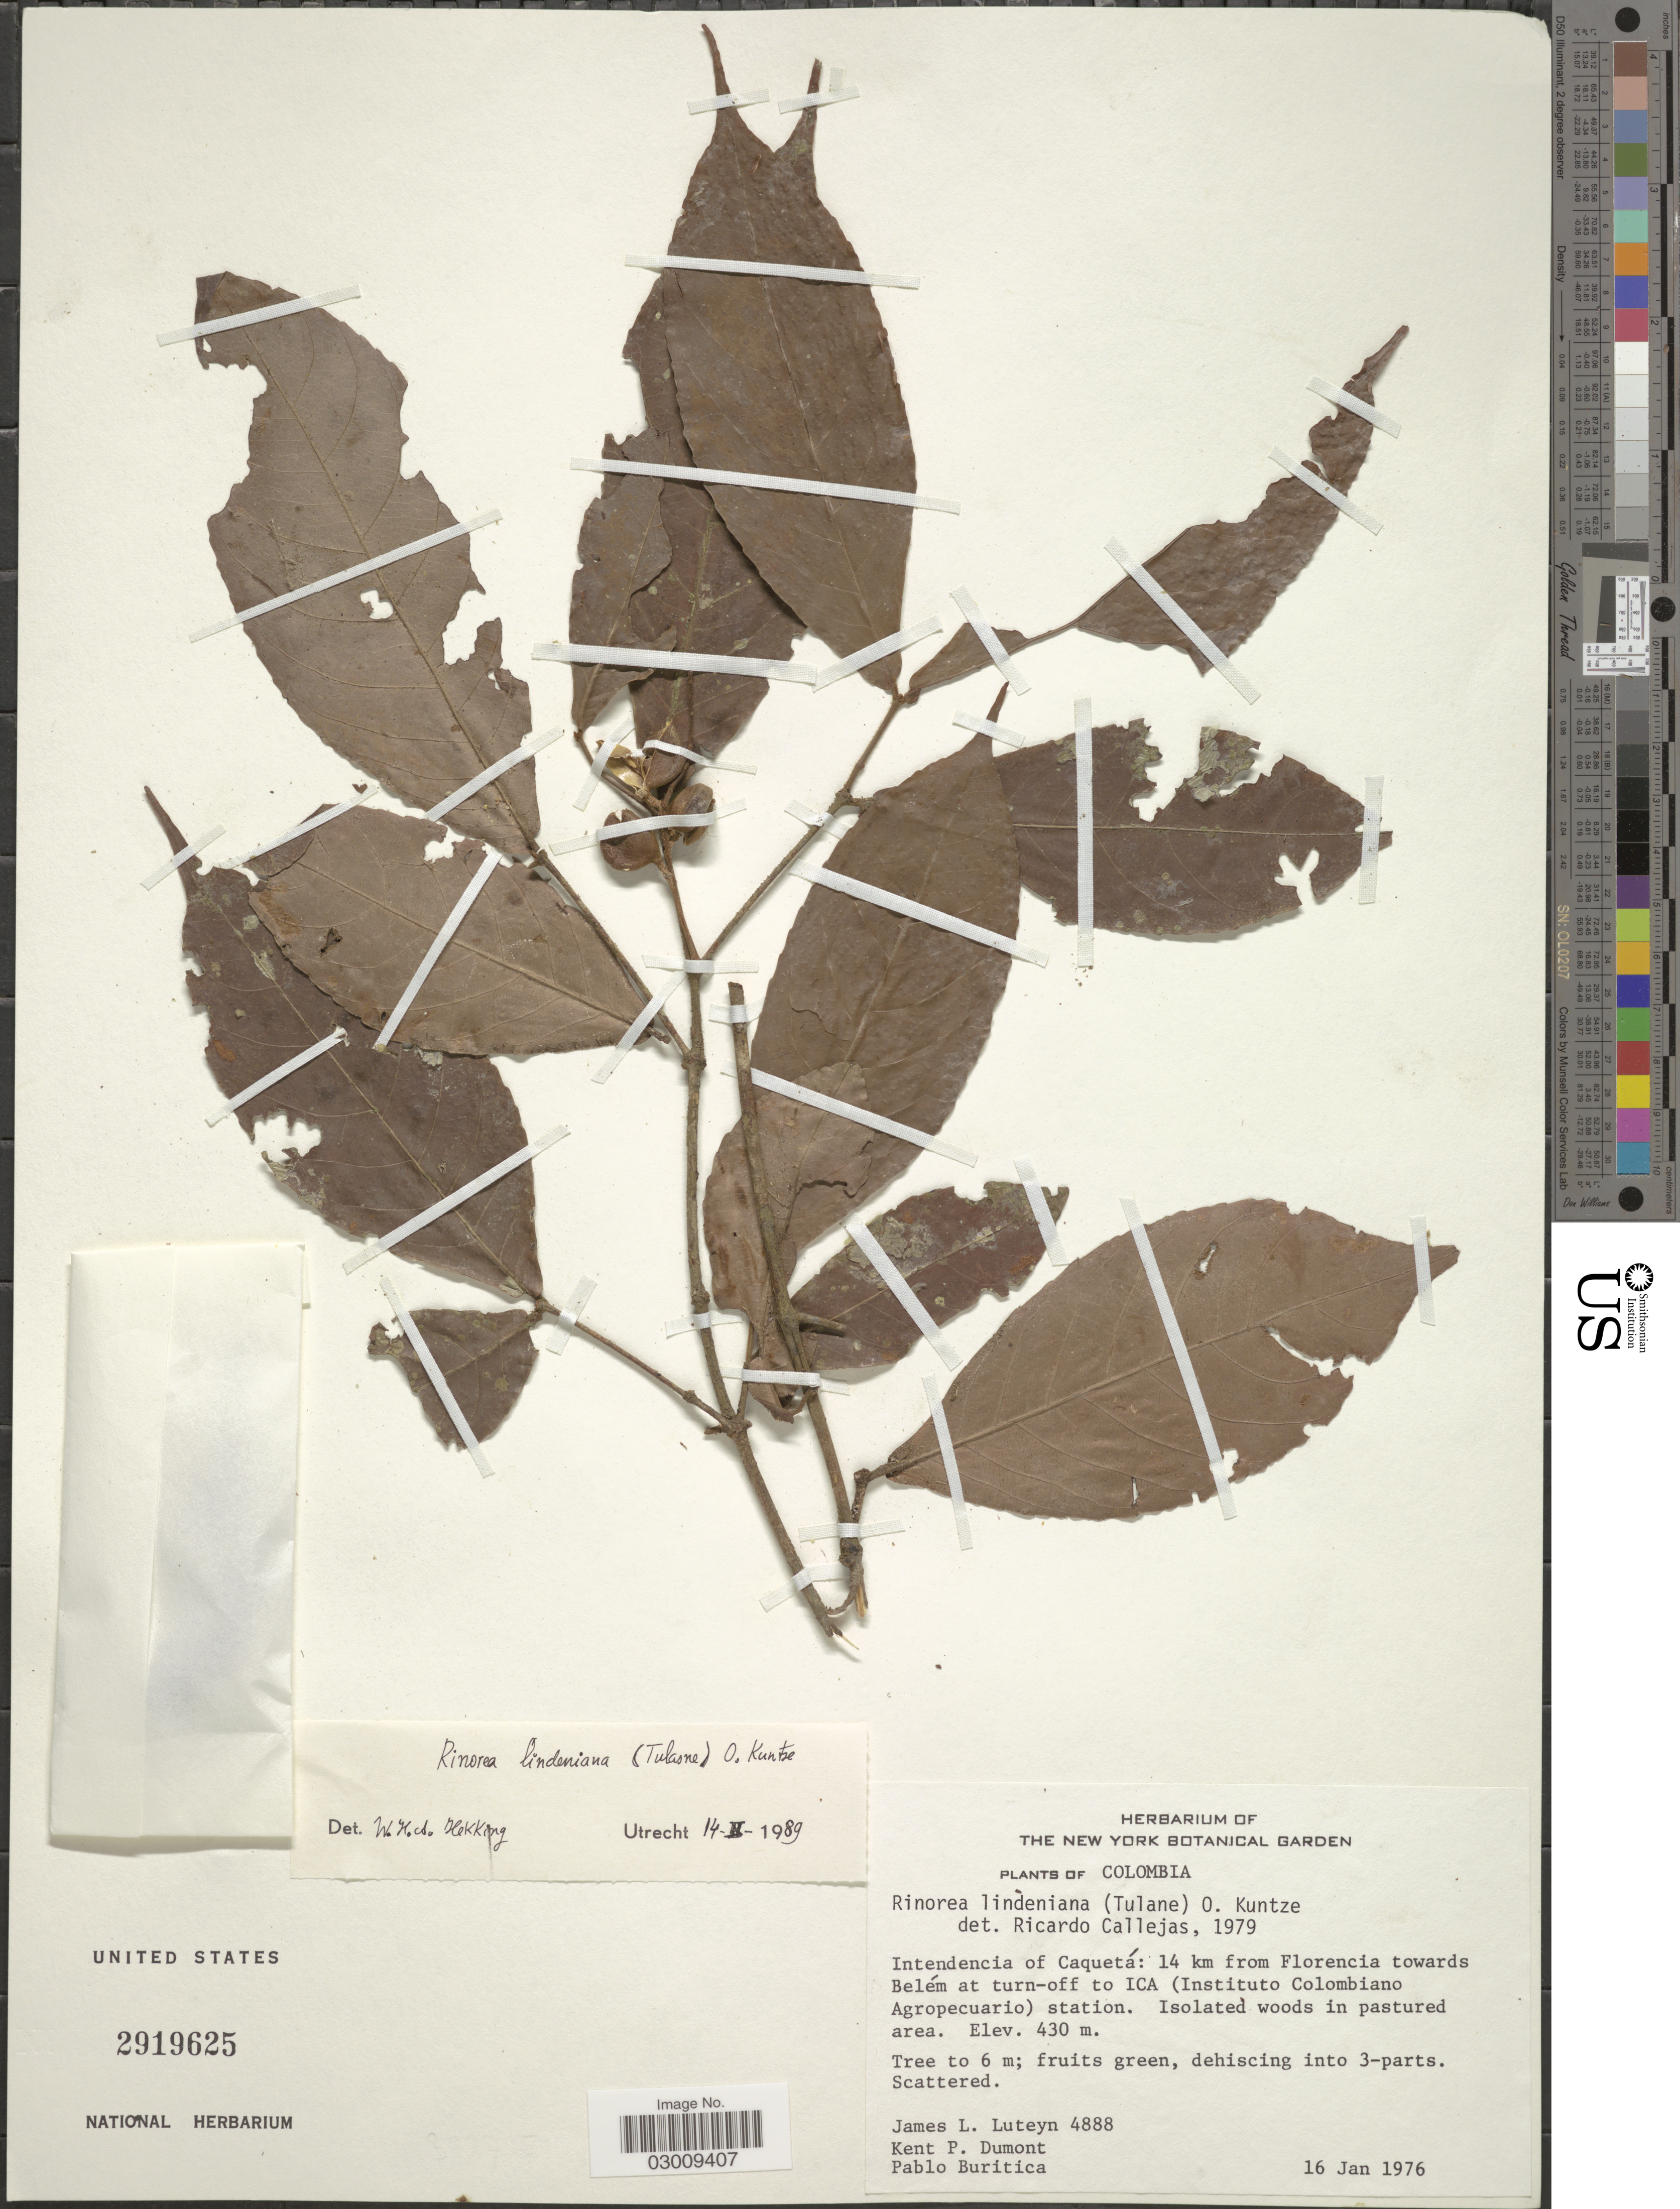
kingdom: Plantae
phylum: Tracheophyta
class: Magnoliopsida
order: Malpighiales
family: Violaceae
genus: Rinorea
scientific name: Rinorea lindeniana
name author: (Tul.) Kuntze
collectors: J. L. Luteyn, K. P. Dumont & P. Buritica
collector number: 4888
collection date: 1976-01-16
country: Colombia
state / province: Caquetá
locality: Intendencia of Caquetá: 14 km from Florencia towards Belém at turn-off to ICA (Instituto Colombiano Agropecuario) station.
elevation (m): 430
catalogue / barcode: US 2919625